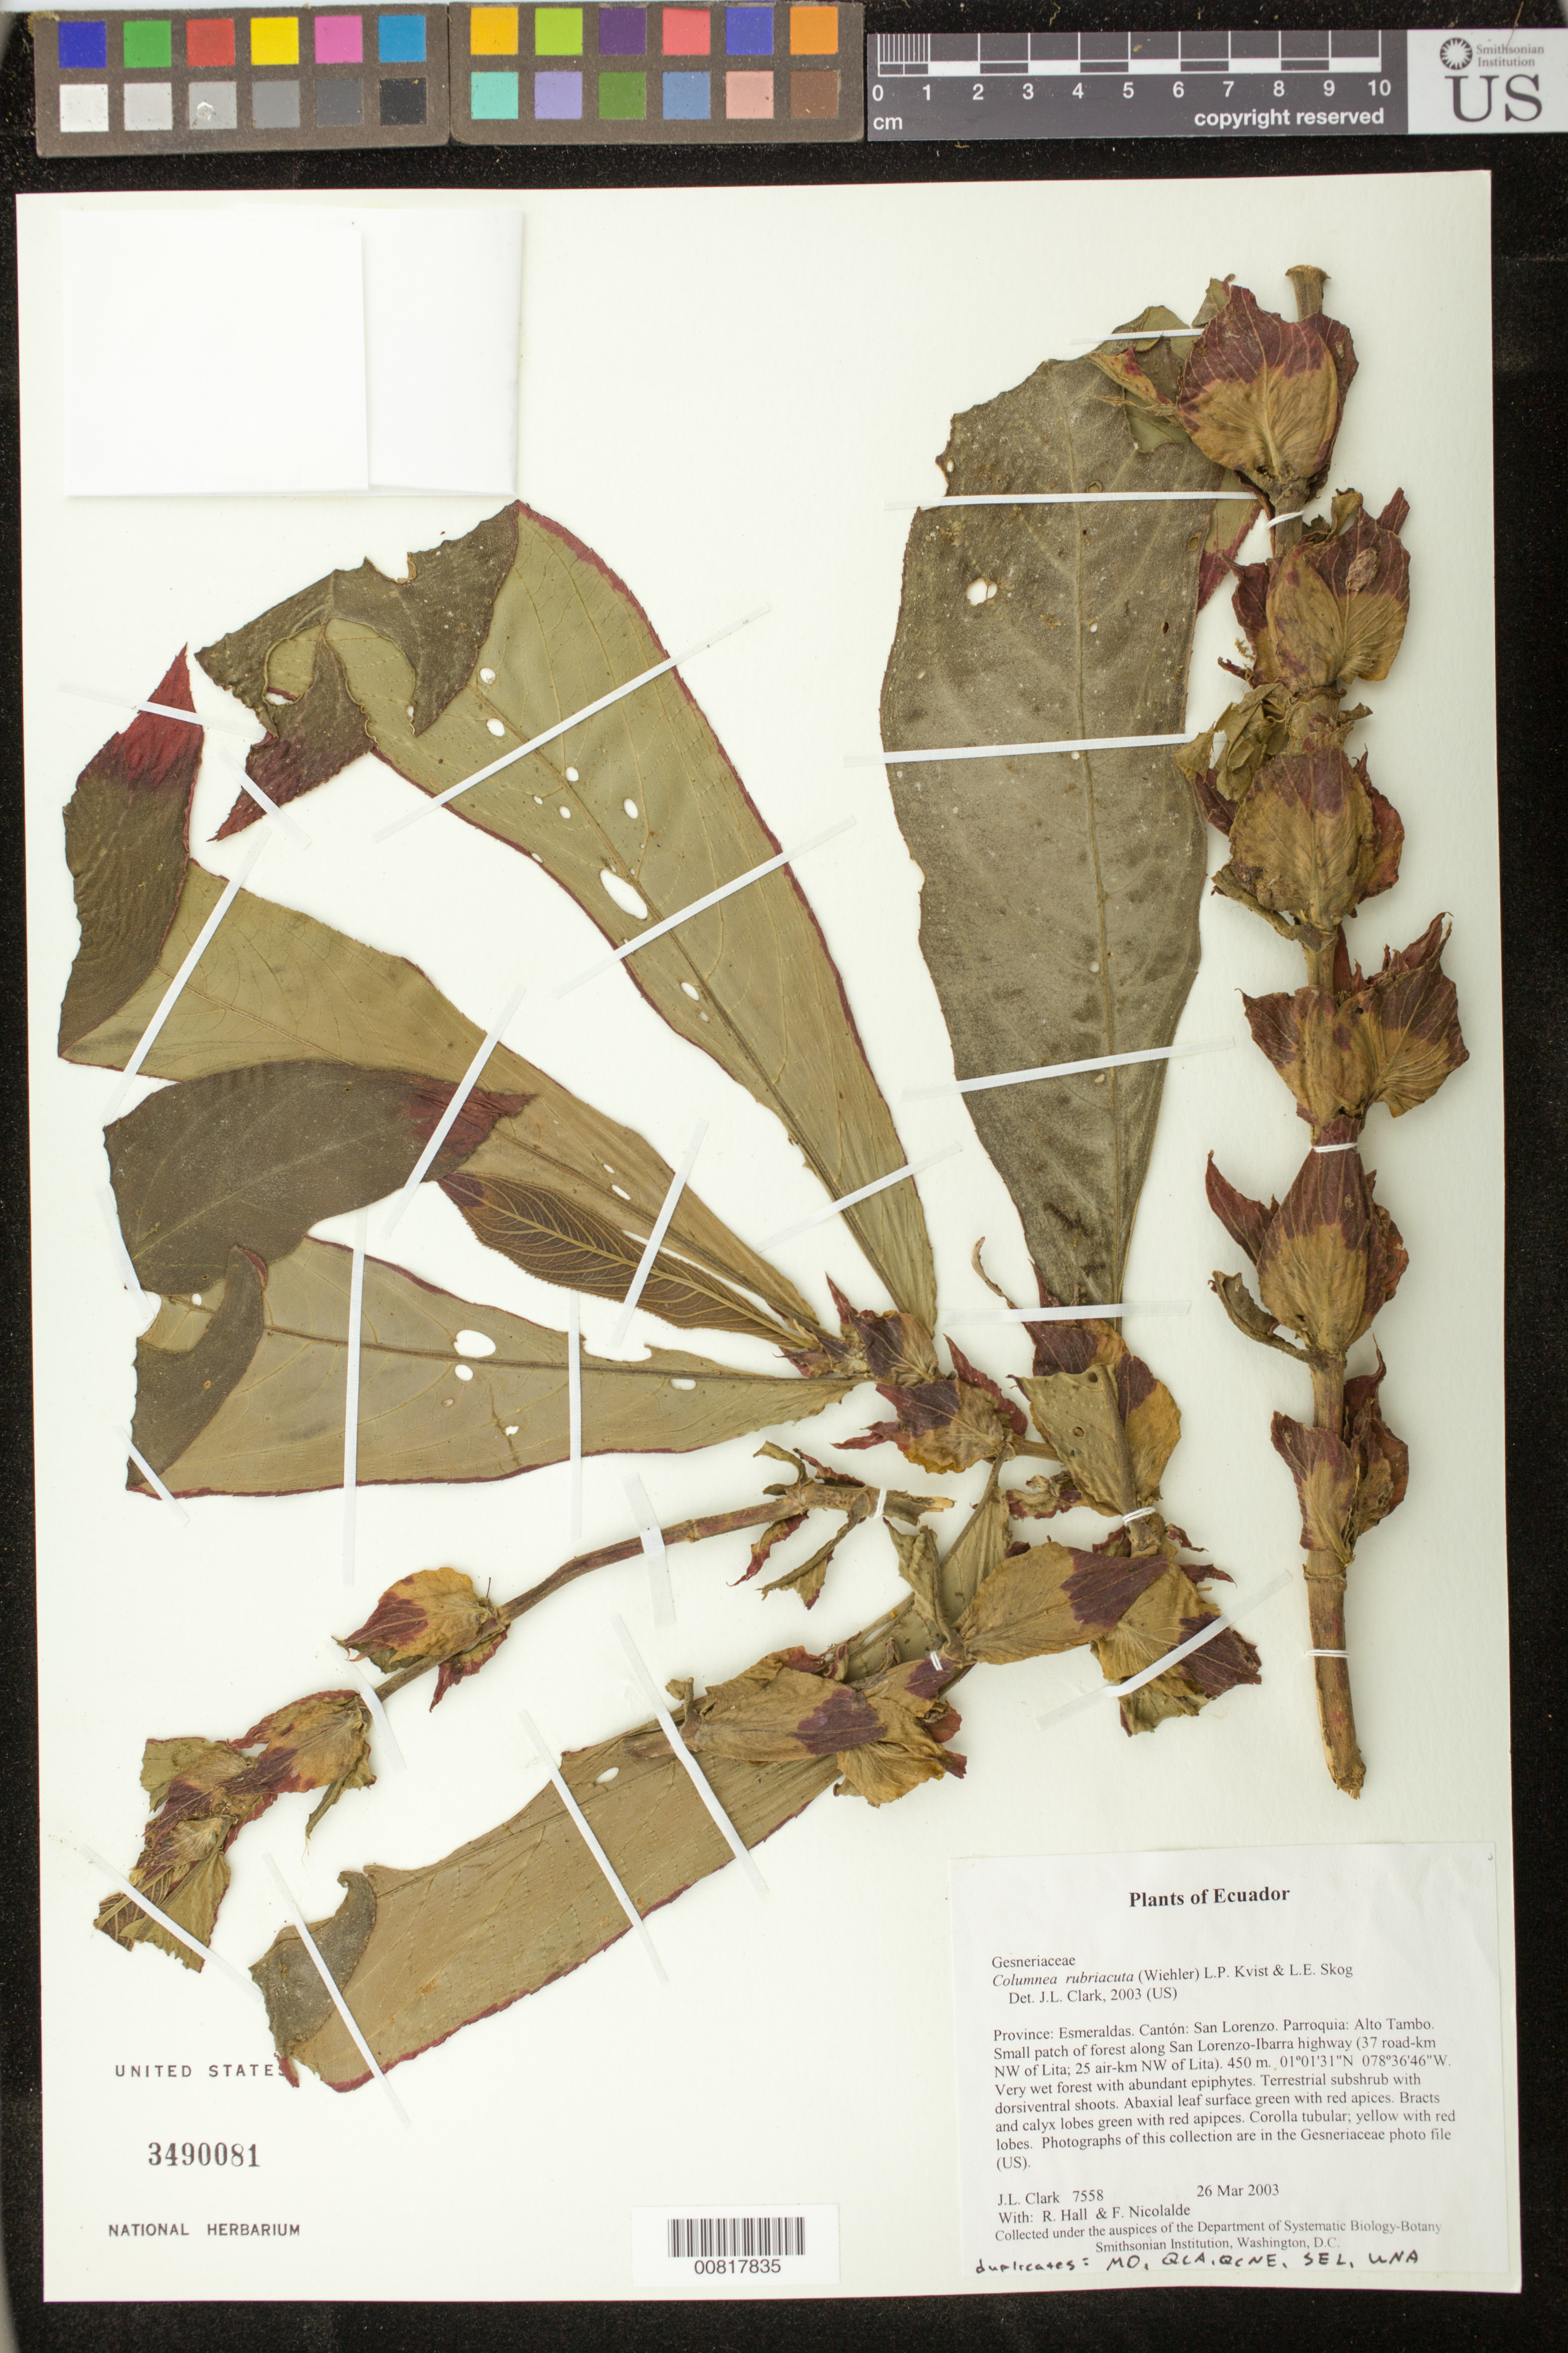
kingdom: Plantae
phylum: Tracheophyta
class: Magnoliopsida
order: Lamiales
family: Gesneriaceae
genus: Columnea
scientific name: Columnea rubriacuta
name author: (Wiehler) L.P. Kvist & L.E. Skog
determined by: Clark, J. L., (SEL), The Marie Selby Botanical Garden (UNITED STATES)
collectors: J. L. Clark, R. Hall & F. Nicolalde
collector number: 7558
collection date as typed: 26 Mar 2003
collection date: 2003-03-26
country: Ecuador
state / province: Esmeraldas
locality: San Lorenzo. Parroquia: Alto Tambo. Small patch of forest along San Lorenzo-Ibarra highway (37 road-km NW of Lita; 25 air-km NW of Lita).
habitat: Very wet forest with abundant epiphytes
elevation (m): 450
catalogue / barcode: US 3490081